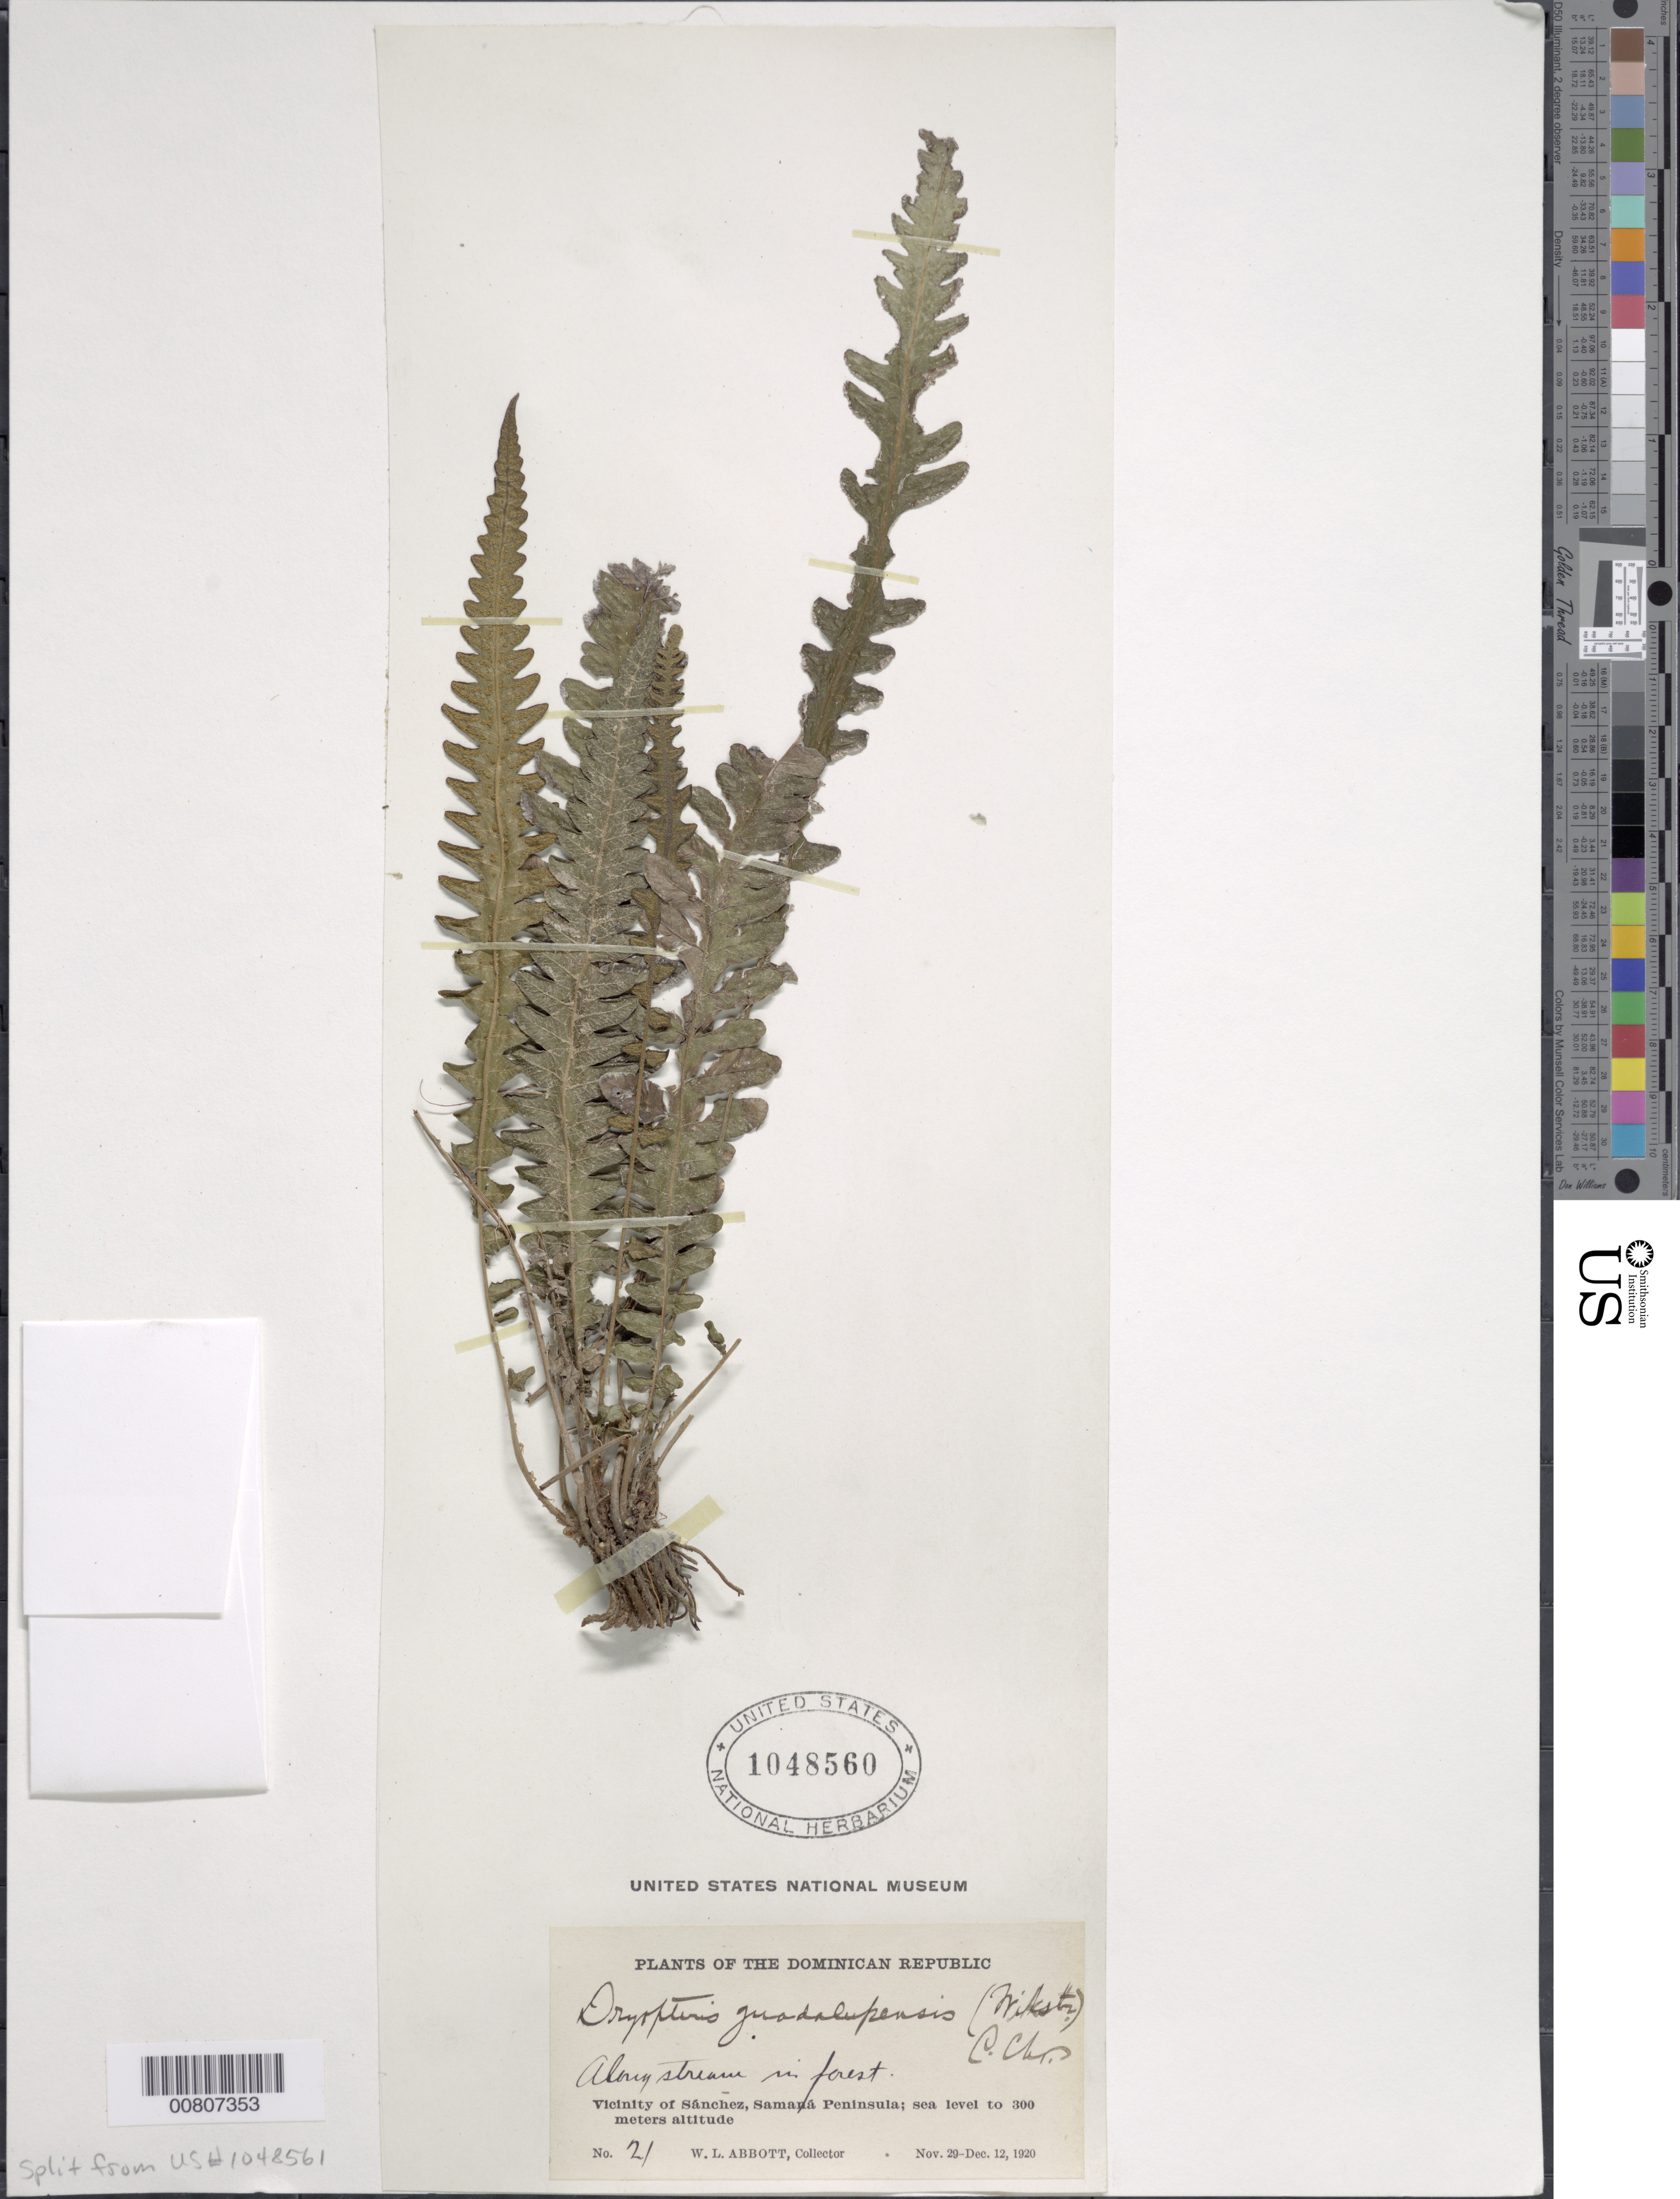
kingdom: Plantae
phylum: Tracheophyta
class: Polypodiopsida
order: Polypodiales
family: Thelypteridaceae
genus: Goniopteris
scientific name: Goniopteris guadelupensis (Wikstr.) comb. nov., ined 2015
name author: (Wikstr.)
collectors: W. L. Abbott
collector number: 21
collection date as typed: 29 Nov 1920 to 12 Dec 1920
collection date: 1920-11-29/1920-12-12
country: Dominican Republic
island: Hispaniola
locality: Sáchez vicinity, Samaná Peninsula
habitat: Along stream in forest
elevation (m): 0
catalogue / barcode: US 1048560